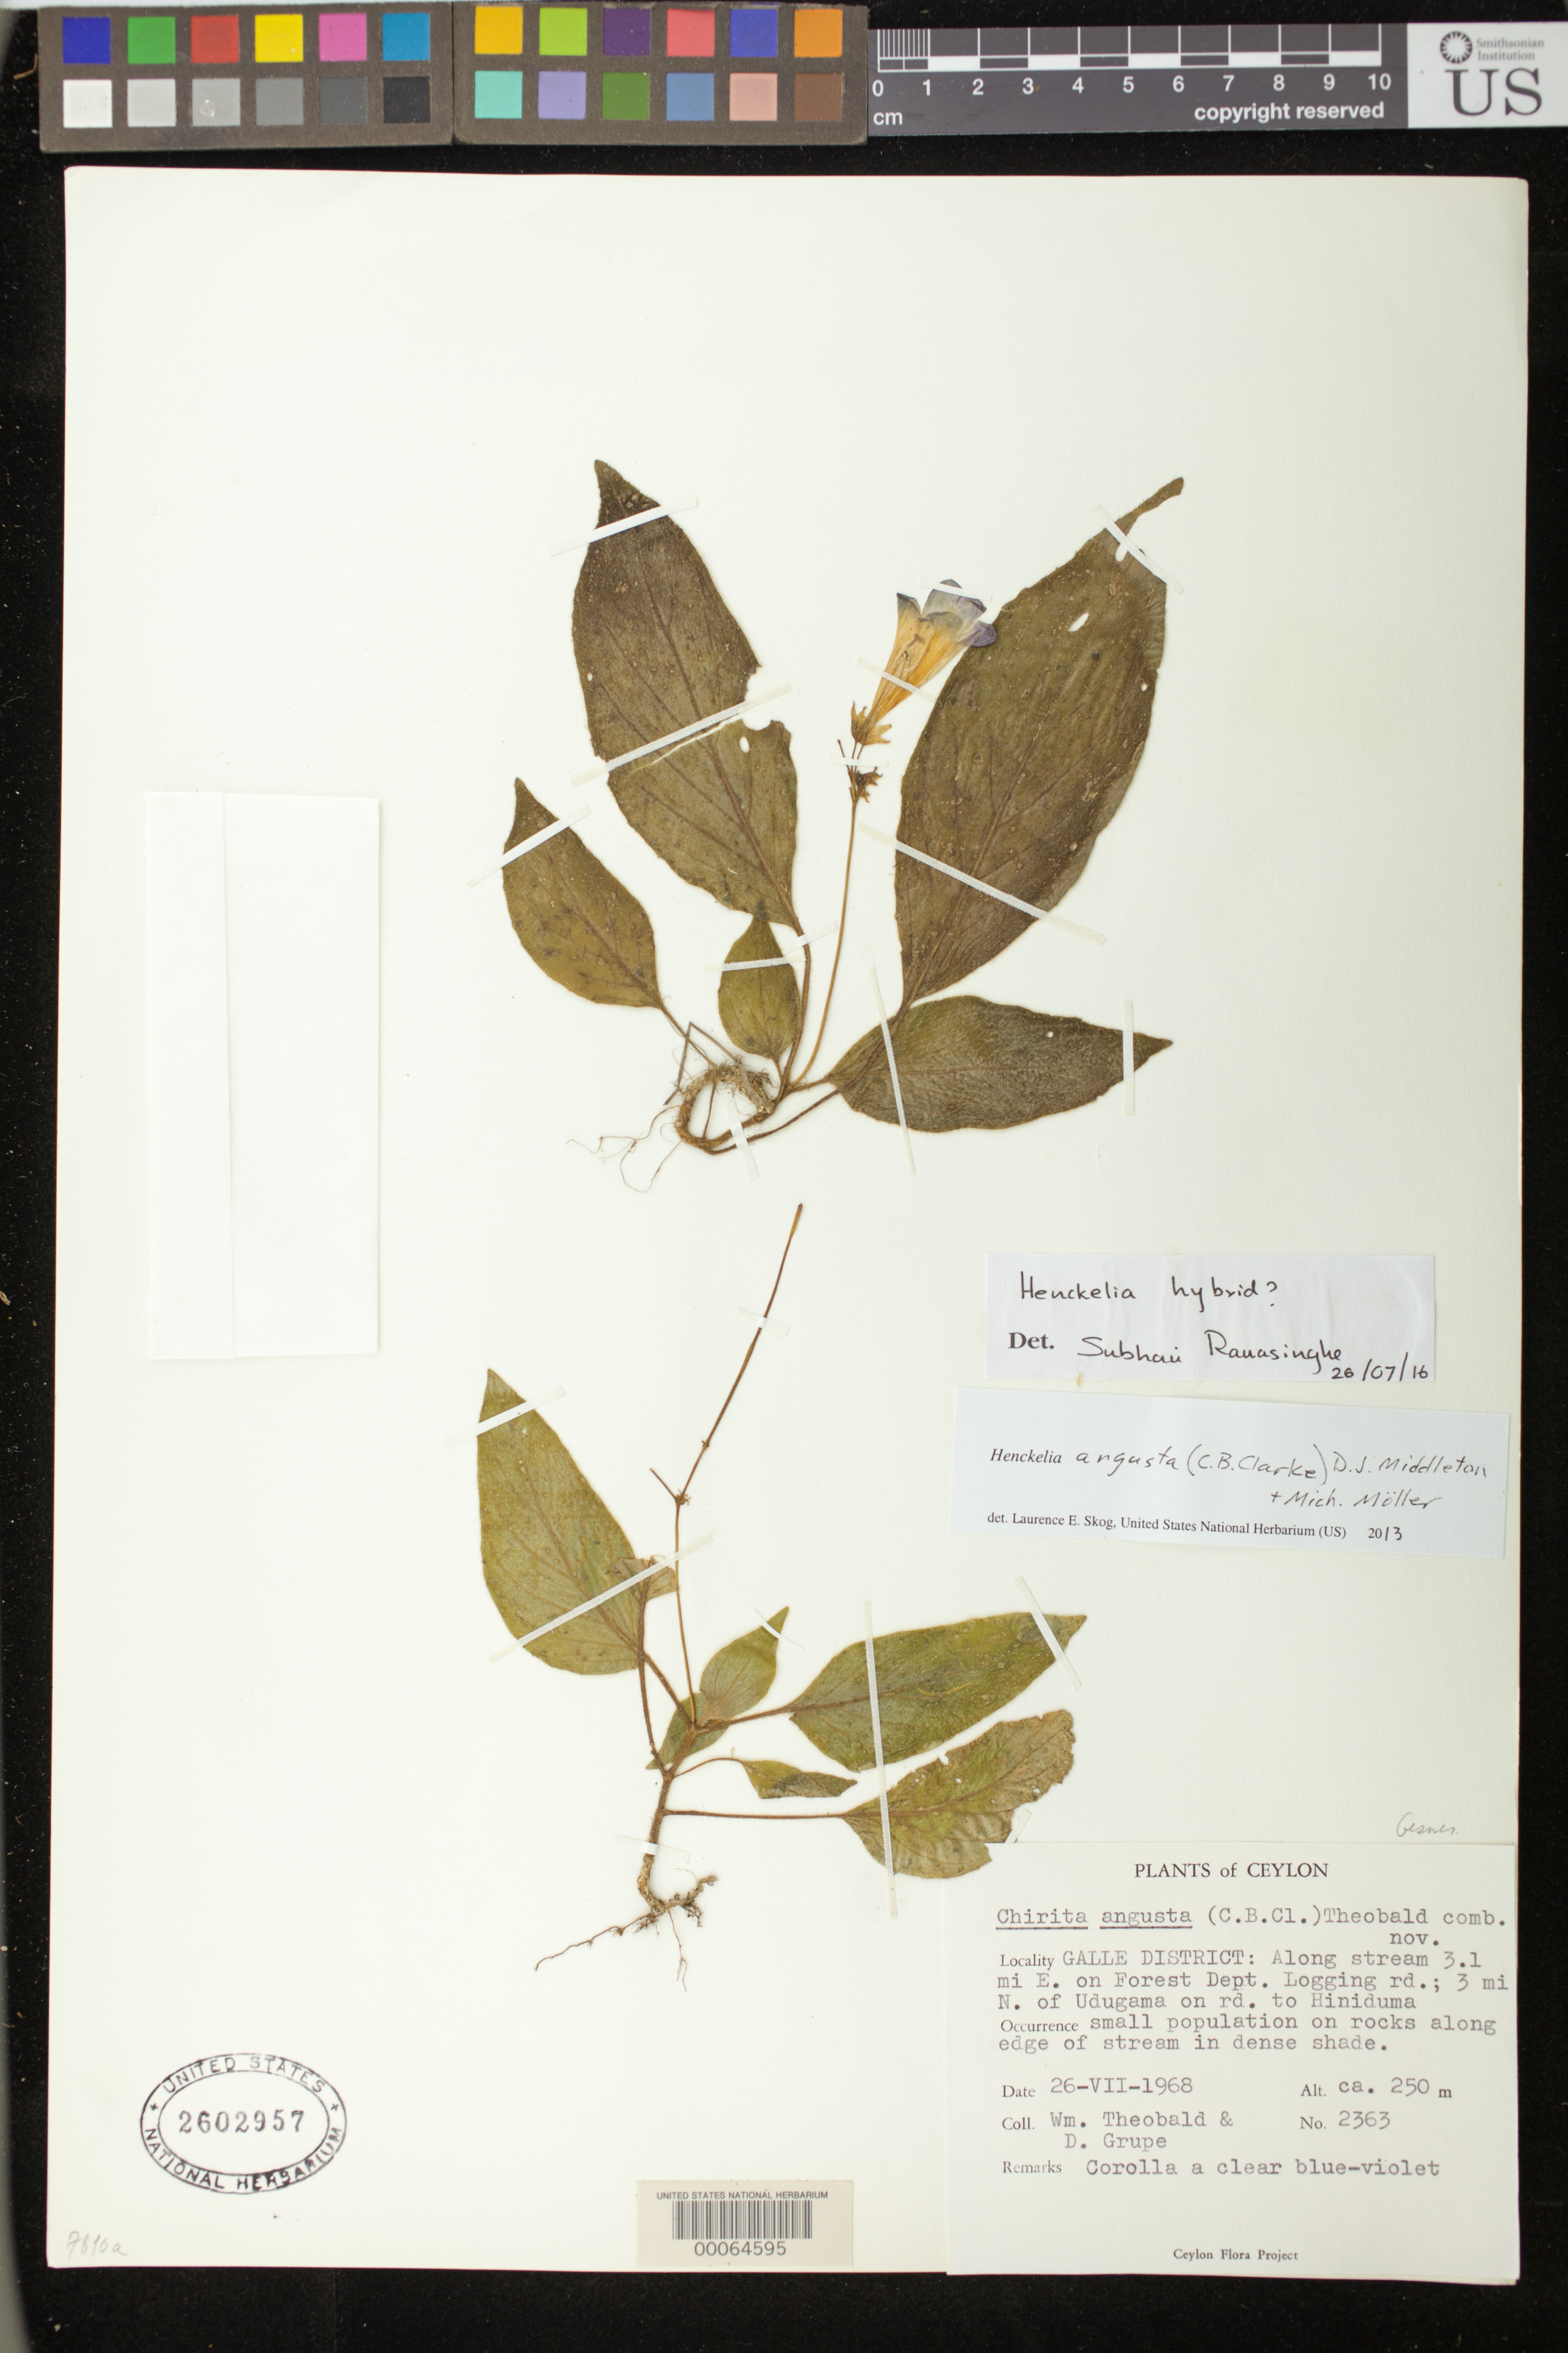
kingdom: Plantae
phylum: Tracheophyta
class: Magnoliopsida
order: Lamiales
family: Gesneriaceae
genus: Henckelia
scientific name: Henckelia angusta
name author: (C.B. Clarke) D.J. Middleton & Mich. Möller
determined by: Skog, Laurence E.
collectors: W. Theobald & D. Grupe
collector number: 2363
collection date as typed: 26 Jul 1968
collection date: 1968-07-26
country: Sri Lanka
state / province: Southern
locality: Galle dist., 3 mi n udugama on road to hiniduma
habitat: small population on rocks along edge of stream in dense shade.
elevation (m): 250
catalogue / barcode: US 2602957